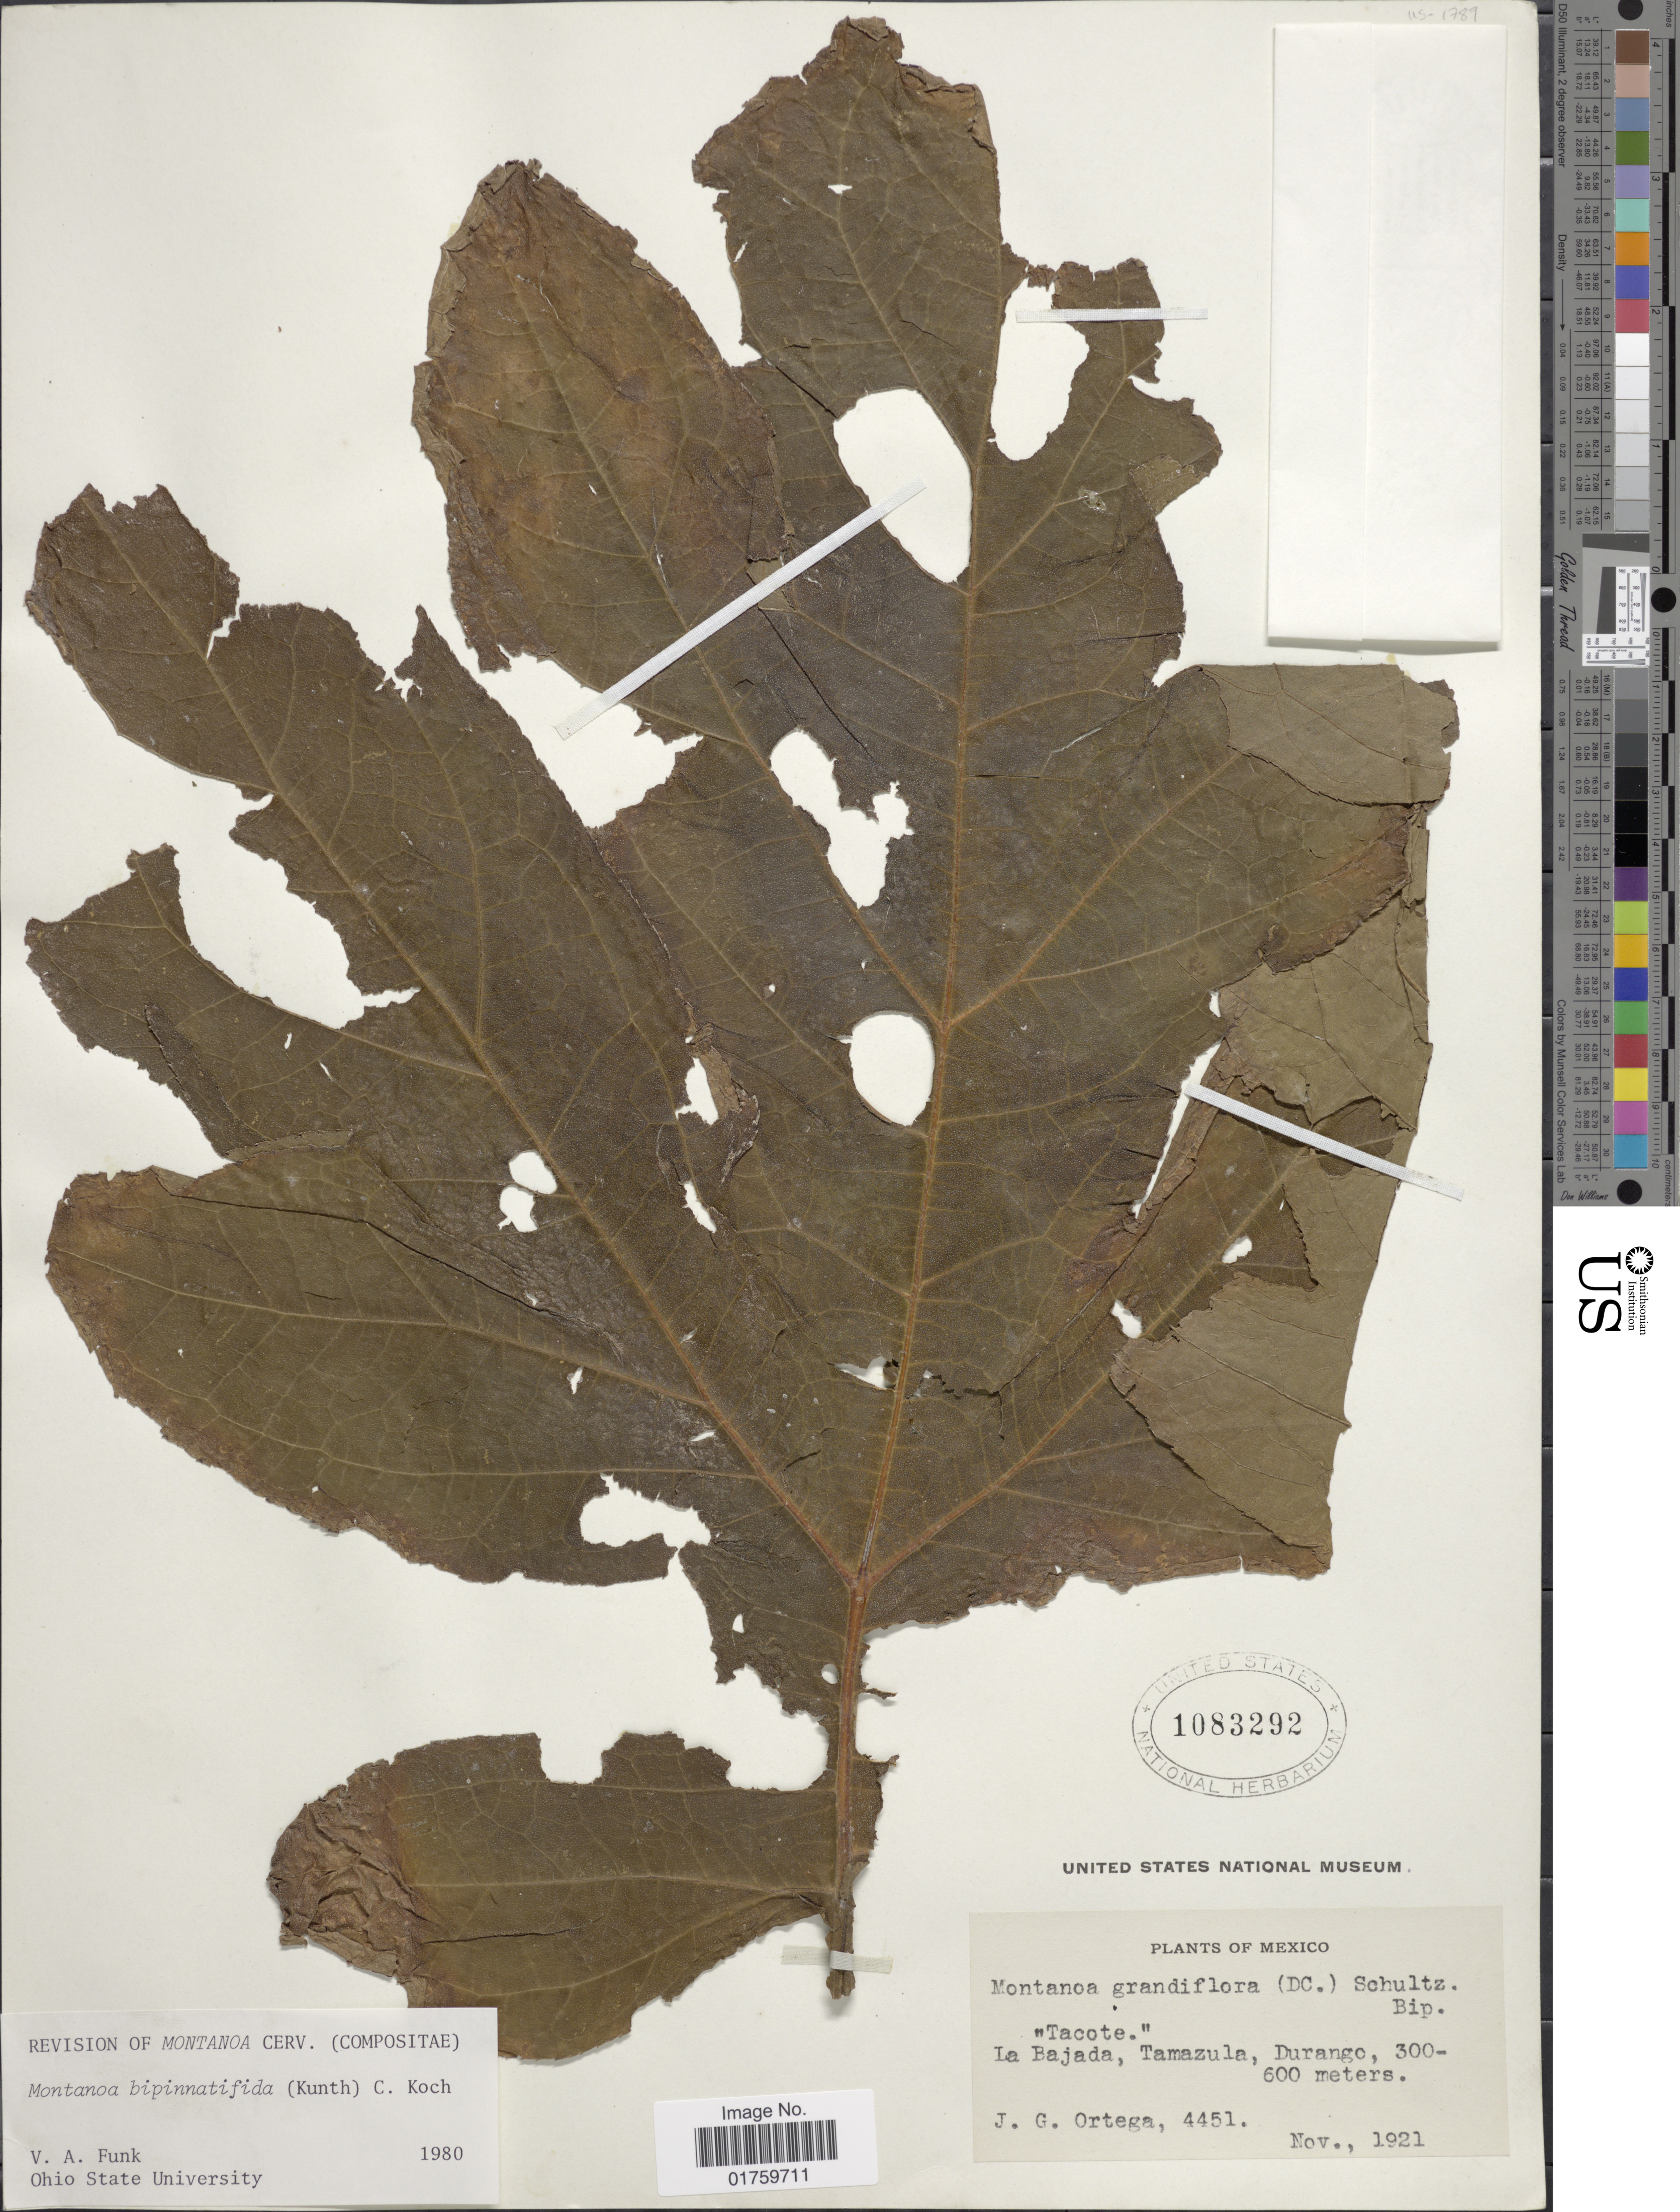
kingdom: Plantae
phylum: Tracheophyta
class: Magnoliopsida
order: Asterales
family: Asteraceae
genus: Montanoa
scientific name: Montanoa bipinnatifida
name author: (Kunth) C. Koch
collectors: J. Ortega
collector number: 4451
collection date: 1921-11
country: Mexico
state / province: Durango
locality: La Bajada, Tamazula.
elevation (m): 600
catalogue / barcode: US 1083292